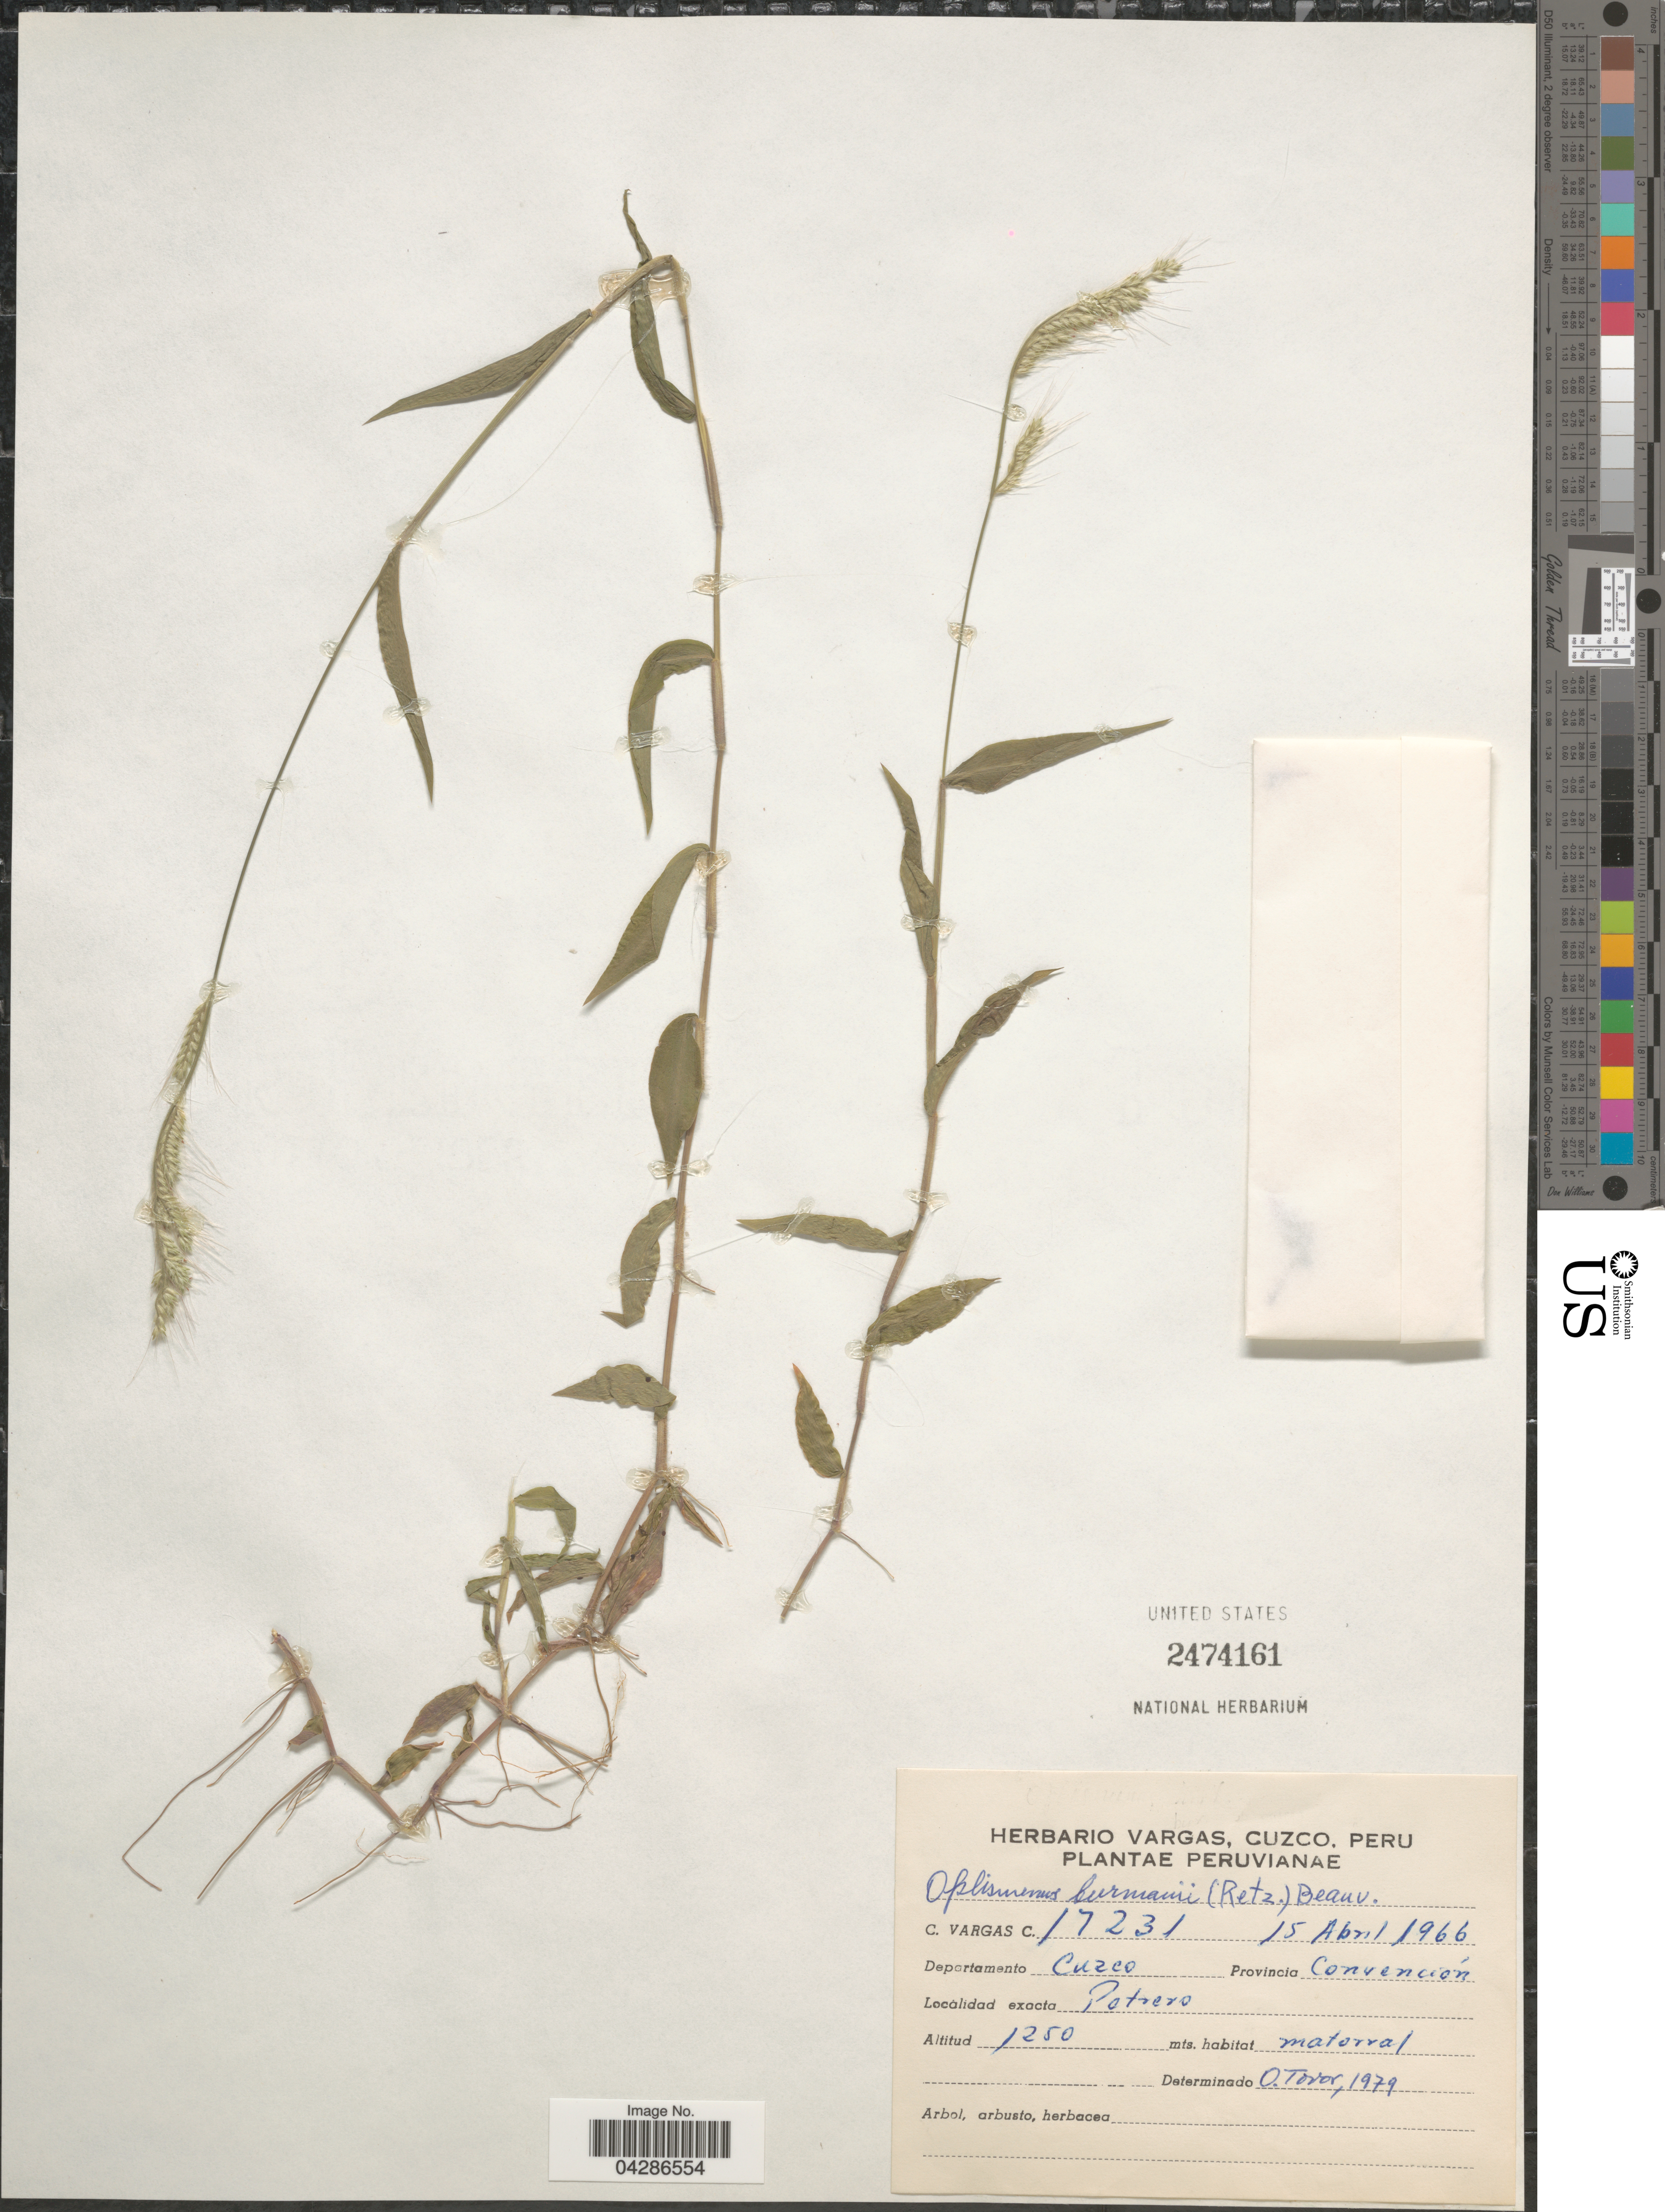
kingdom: Plantae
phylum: Tracheophyta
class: Liliopsida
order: Poales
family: Poaceae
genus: Oplismenus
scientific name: Oplismenus burmannii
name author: (Retz.) P. Beauv.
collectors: C. Vargas Calderón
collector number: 17231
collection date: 1966-04-15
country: Peru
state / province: Cusco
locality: Departamento Cuzco. Provincia Convención. Potrero.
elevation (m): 1250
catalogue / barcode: US 2474161